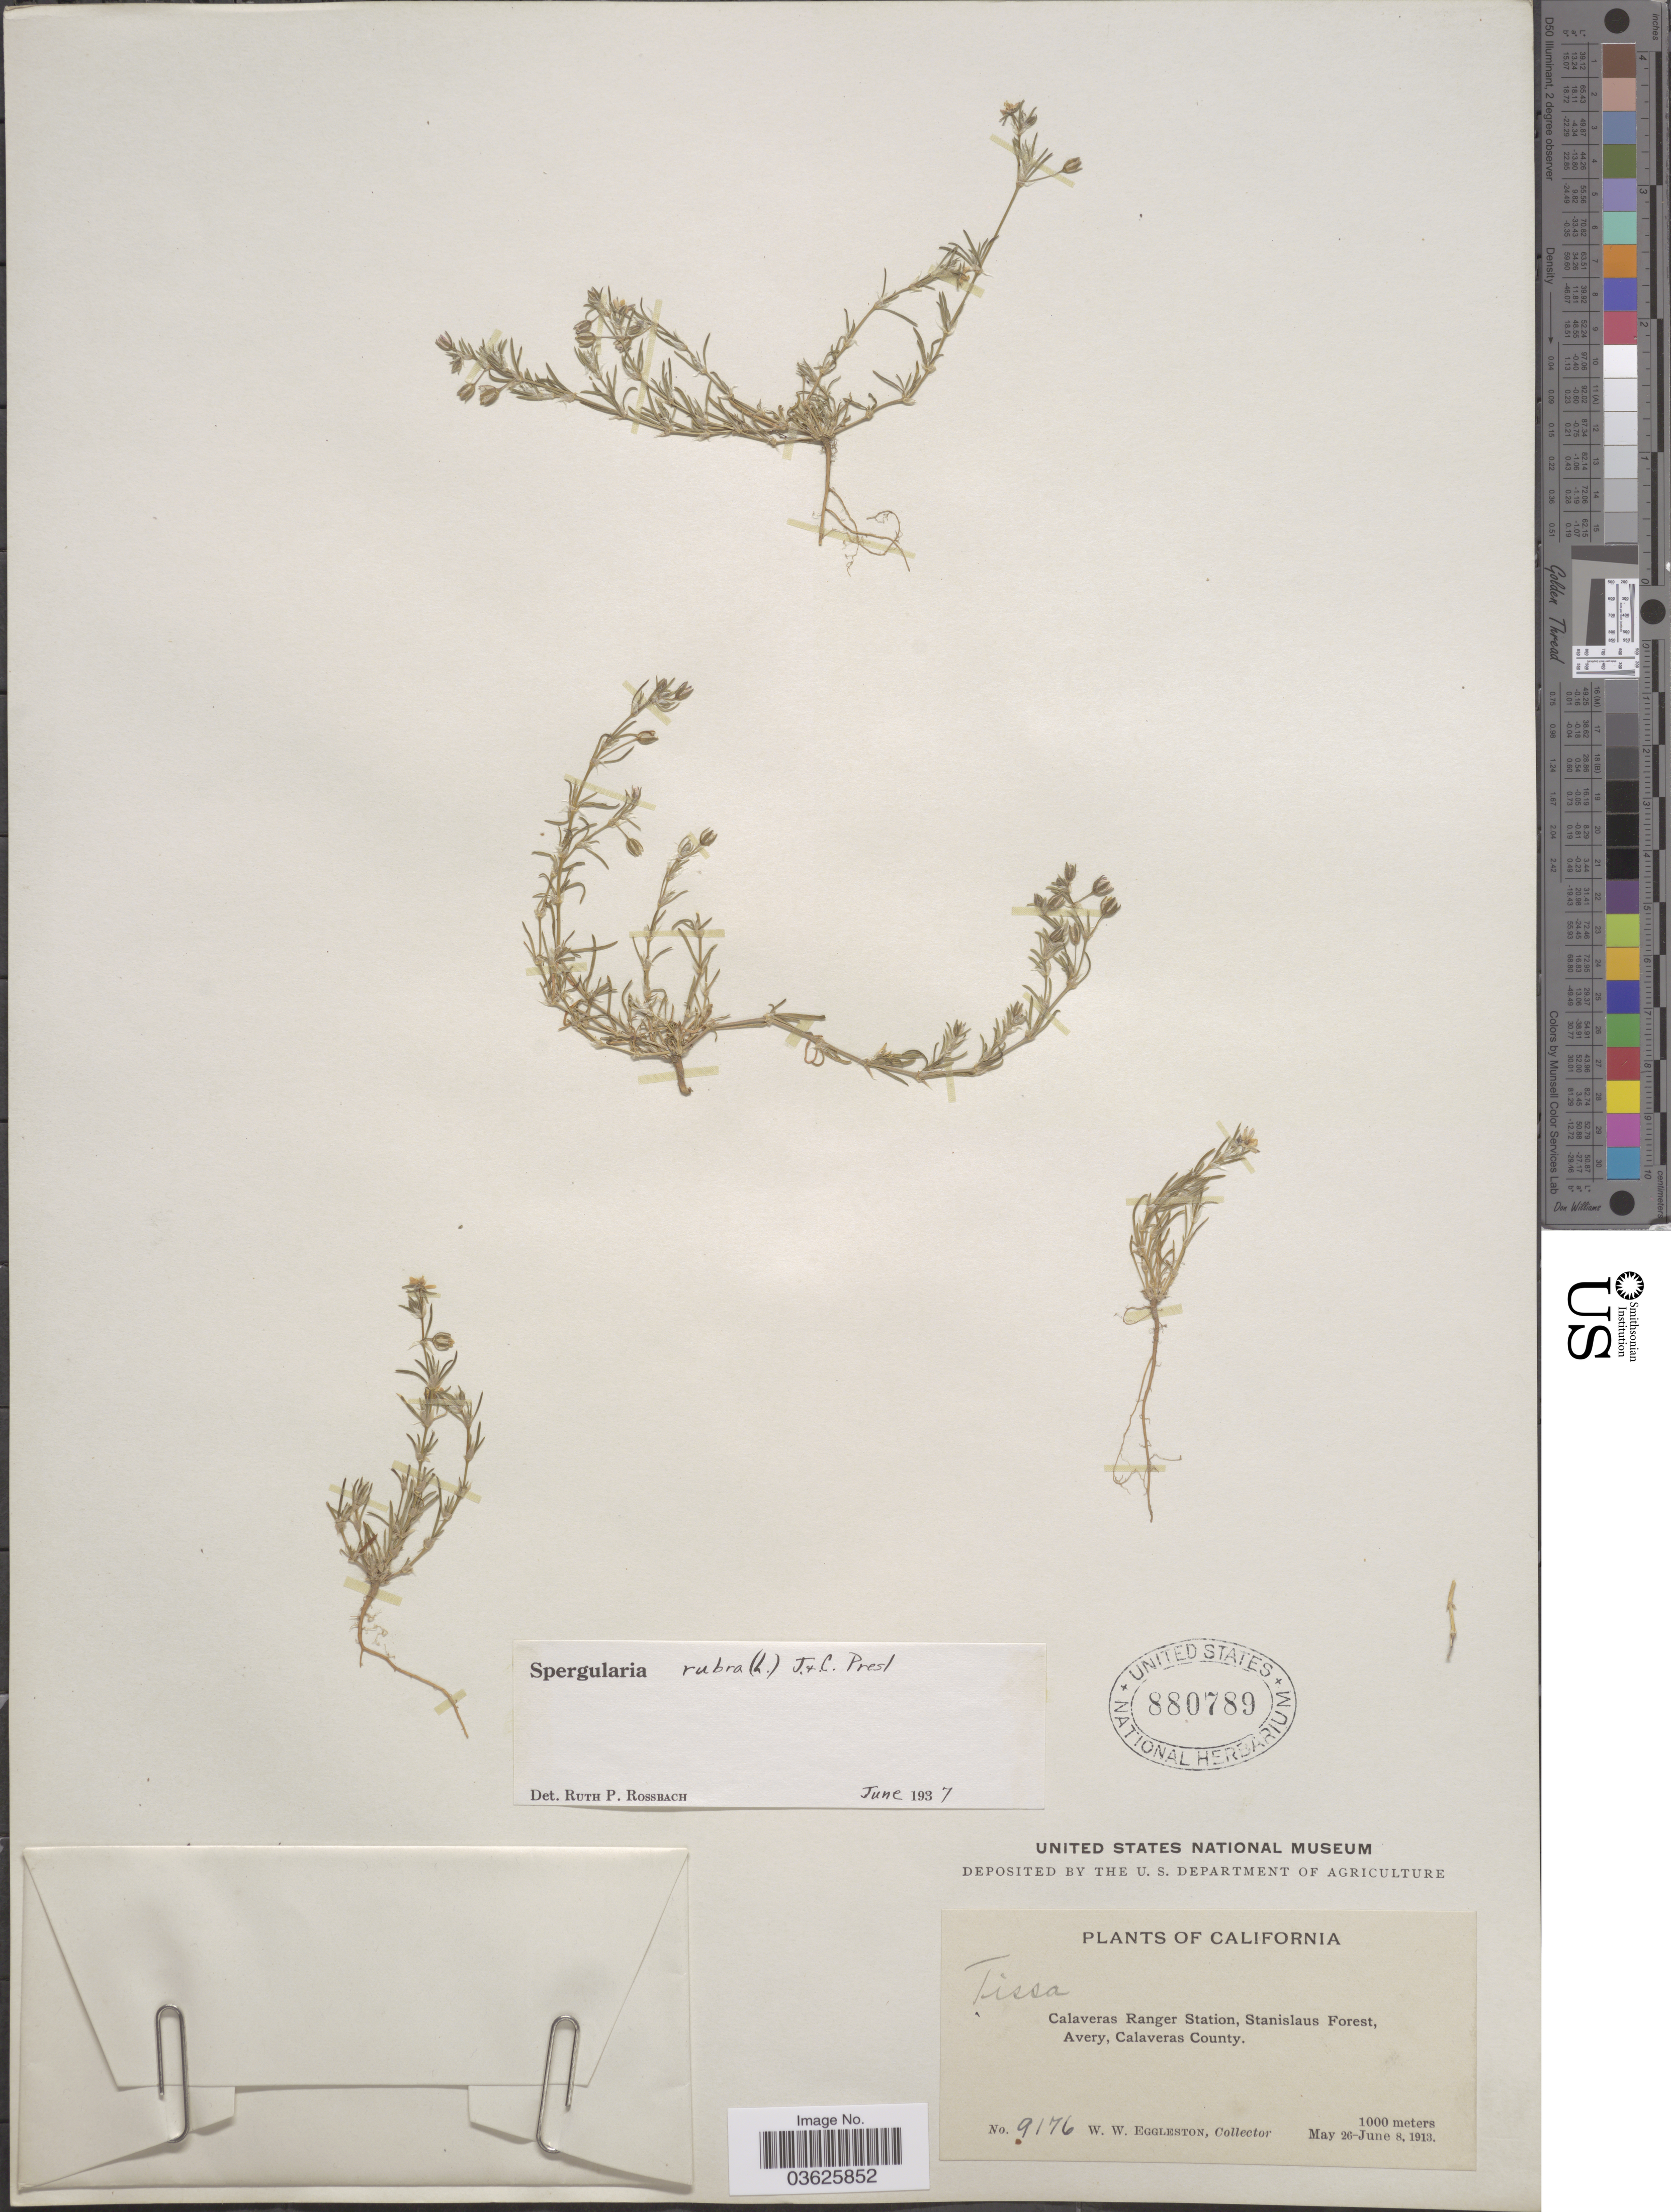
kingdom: Plantae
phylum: Tracheophyta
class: Magnoliopsida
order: Caryophyllales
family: Caryophyllaceae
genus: Spergularia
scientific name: Spergularia rubra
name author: (L.) J. Presl & C. Presl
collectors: W. W. Eggleston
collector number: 9176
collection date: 1913-05-26/1913-06-08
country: United States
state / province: California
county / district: Calaveras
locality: Calaveras Ranger Station, Stanislaus Forest, Avery, Calaveras County.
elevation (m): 1000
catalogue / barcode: US 880789